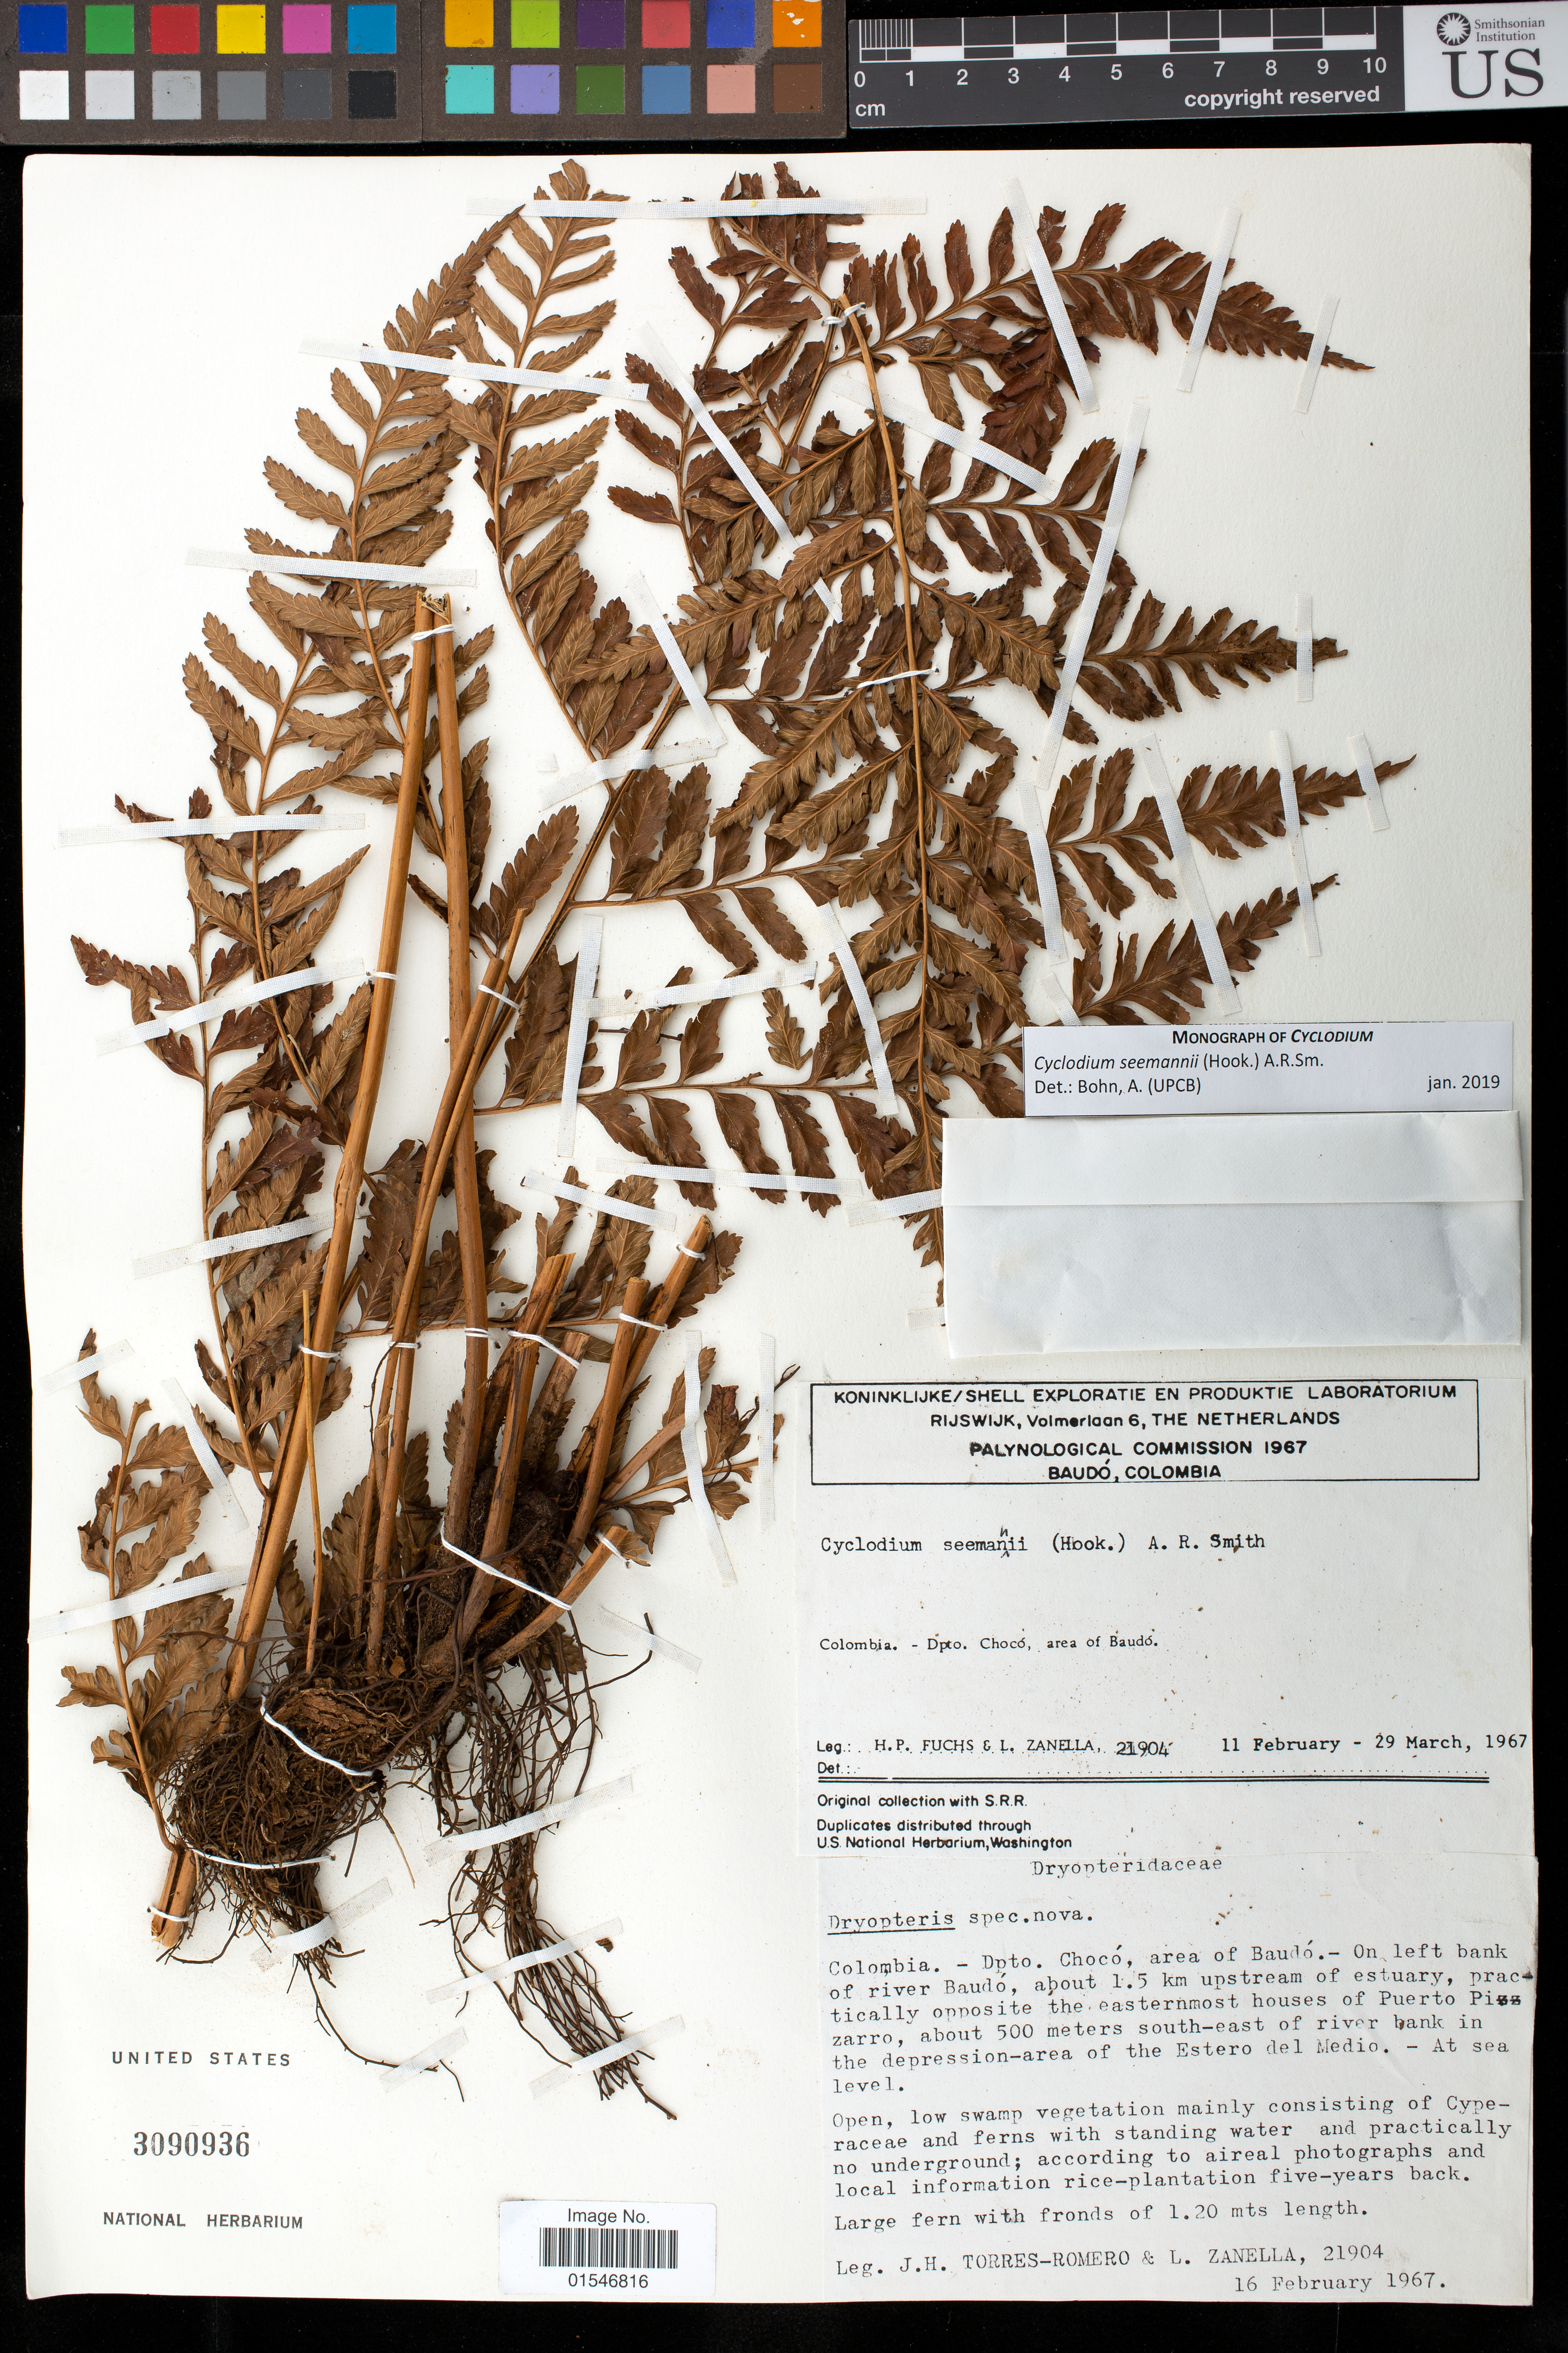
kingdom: Plantae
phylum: Tracheophyta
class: Polypodiopsida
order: Polypodiales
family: Dryopteridaceae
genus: Cyclodium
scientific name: Cyclodium seemannii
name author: (Hook.) A.R. Sm.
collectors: J. Torres-Romero & L. Zanella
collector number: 21904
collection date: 1967-02-16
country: Colombia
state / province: Chocó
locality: Colombia. - Dpto. Choco, area of Baudo.- On left bank of River Baudo, about 1.5 km upstream of estuary, practically opposite the easternmost houses of Puerto Pizzaro, about 500 meters south-east of river bank in the Estero del Medio.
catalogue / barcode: US 3090936